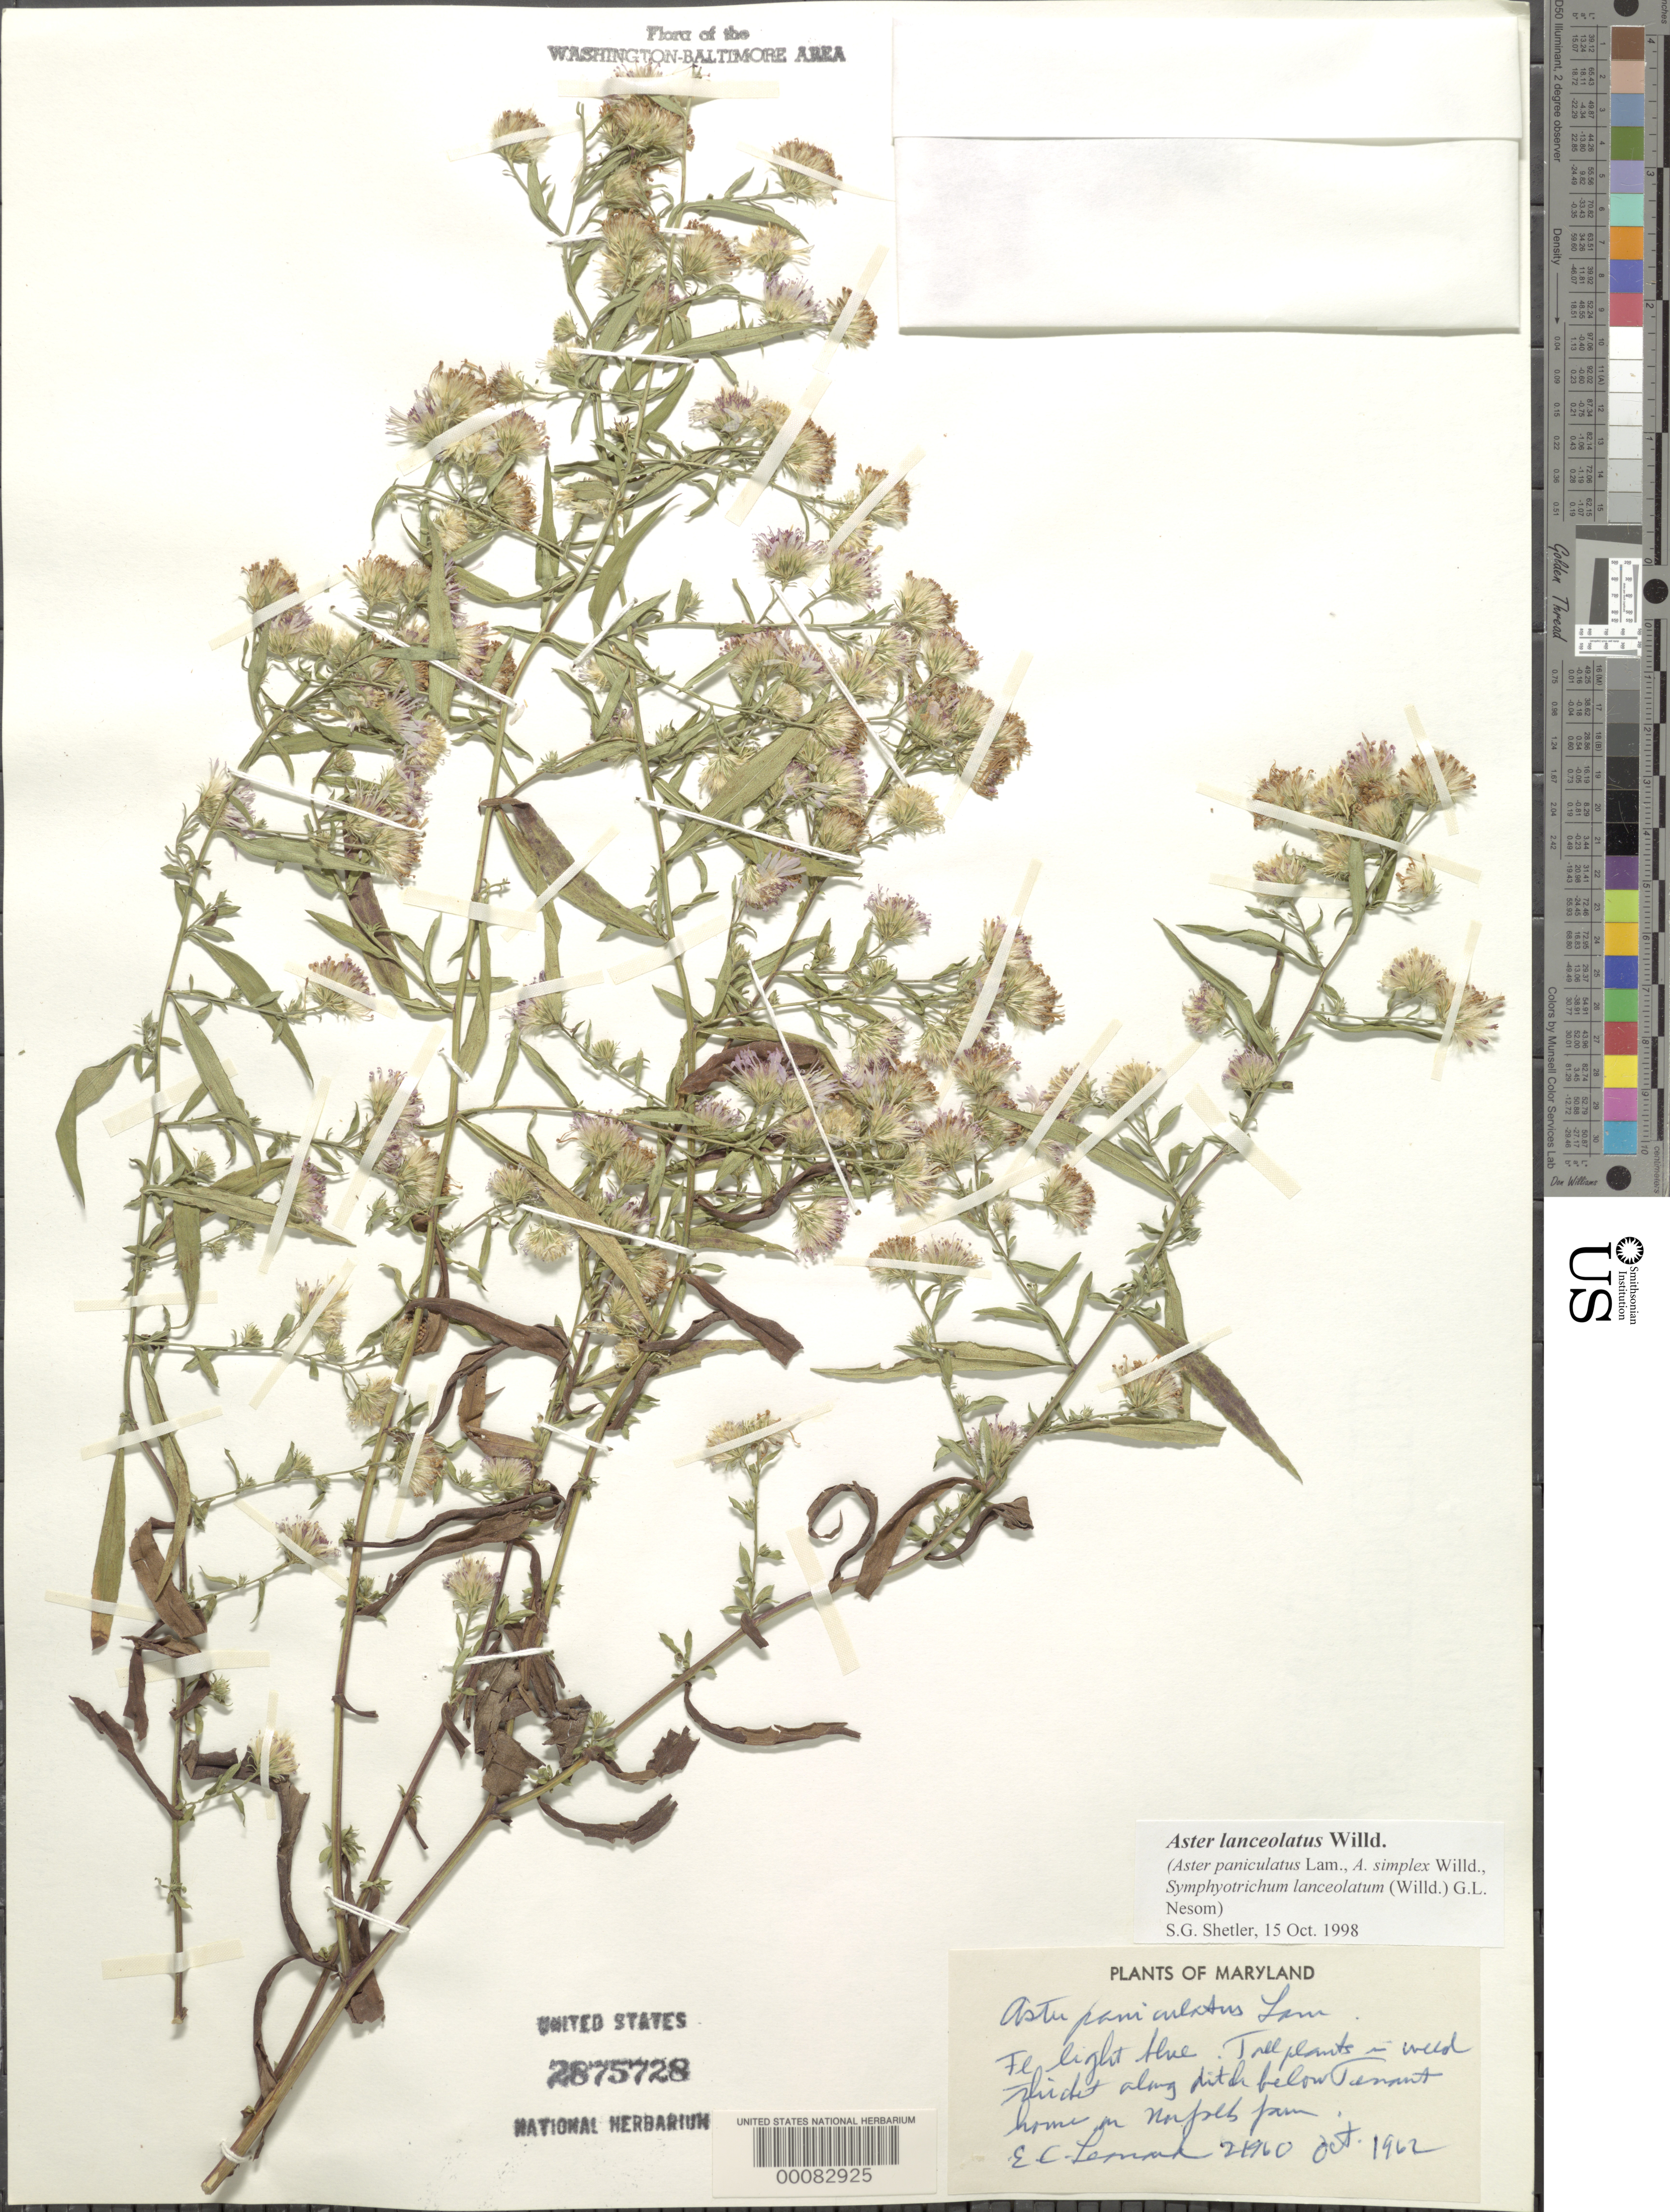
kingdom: Plantae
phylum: Tracheophyta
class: Magnoliopsida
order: Asterales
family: Asteraceae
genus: Symphyotrichum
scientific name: Symphyotrichum lanceolatum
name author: (Willd.) G.L. Nesom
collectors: E. C. Leonard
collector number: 21960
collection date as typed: Oct 1962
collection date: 1962-10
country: United States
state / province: Maryland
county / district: Calvert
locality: Norfolk Farm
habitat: Weedy thicket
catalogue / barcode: US 2875728